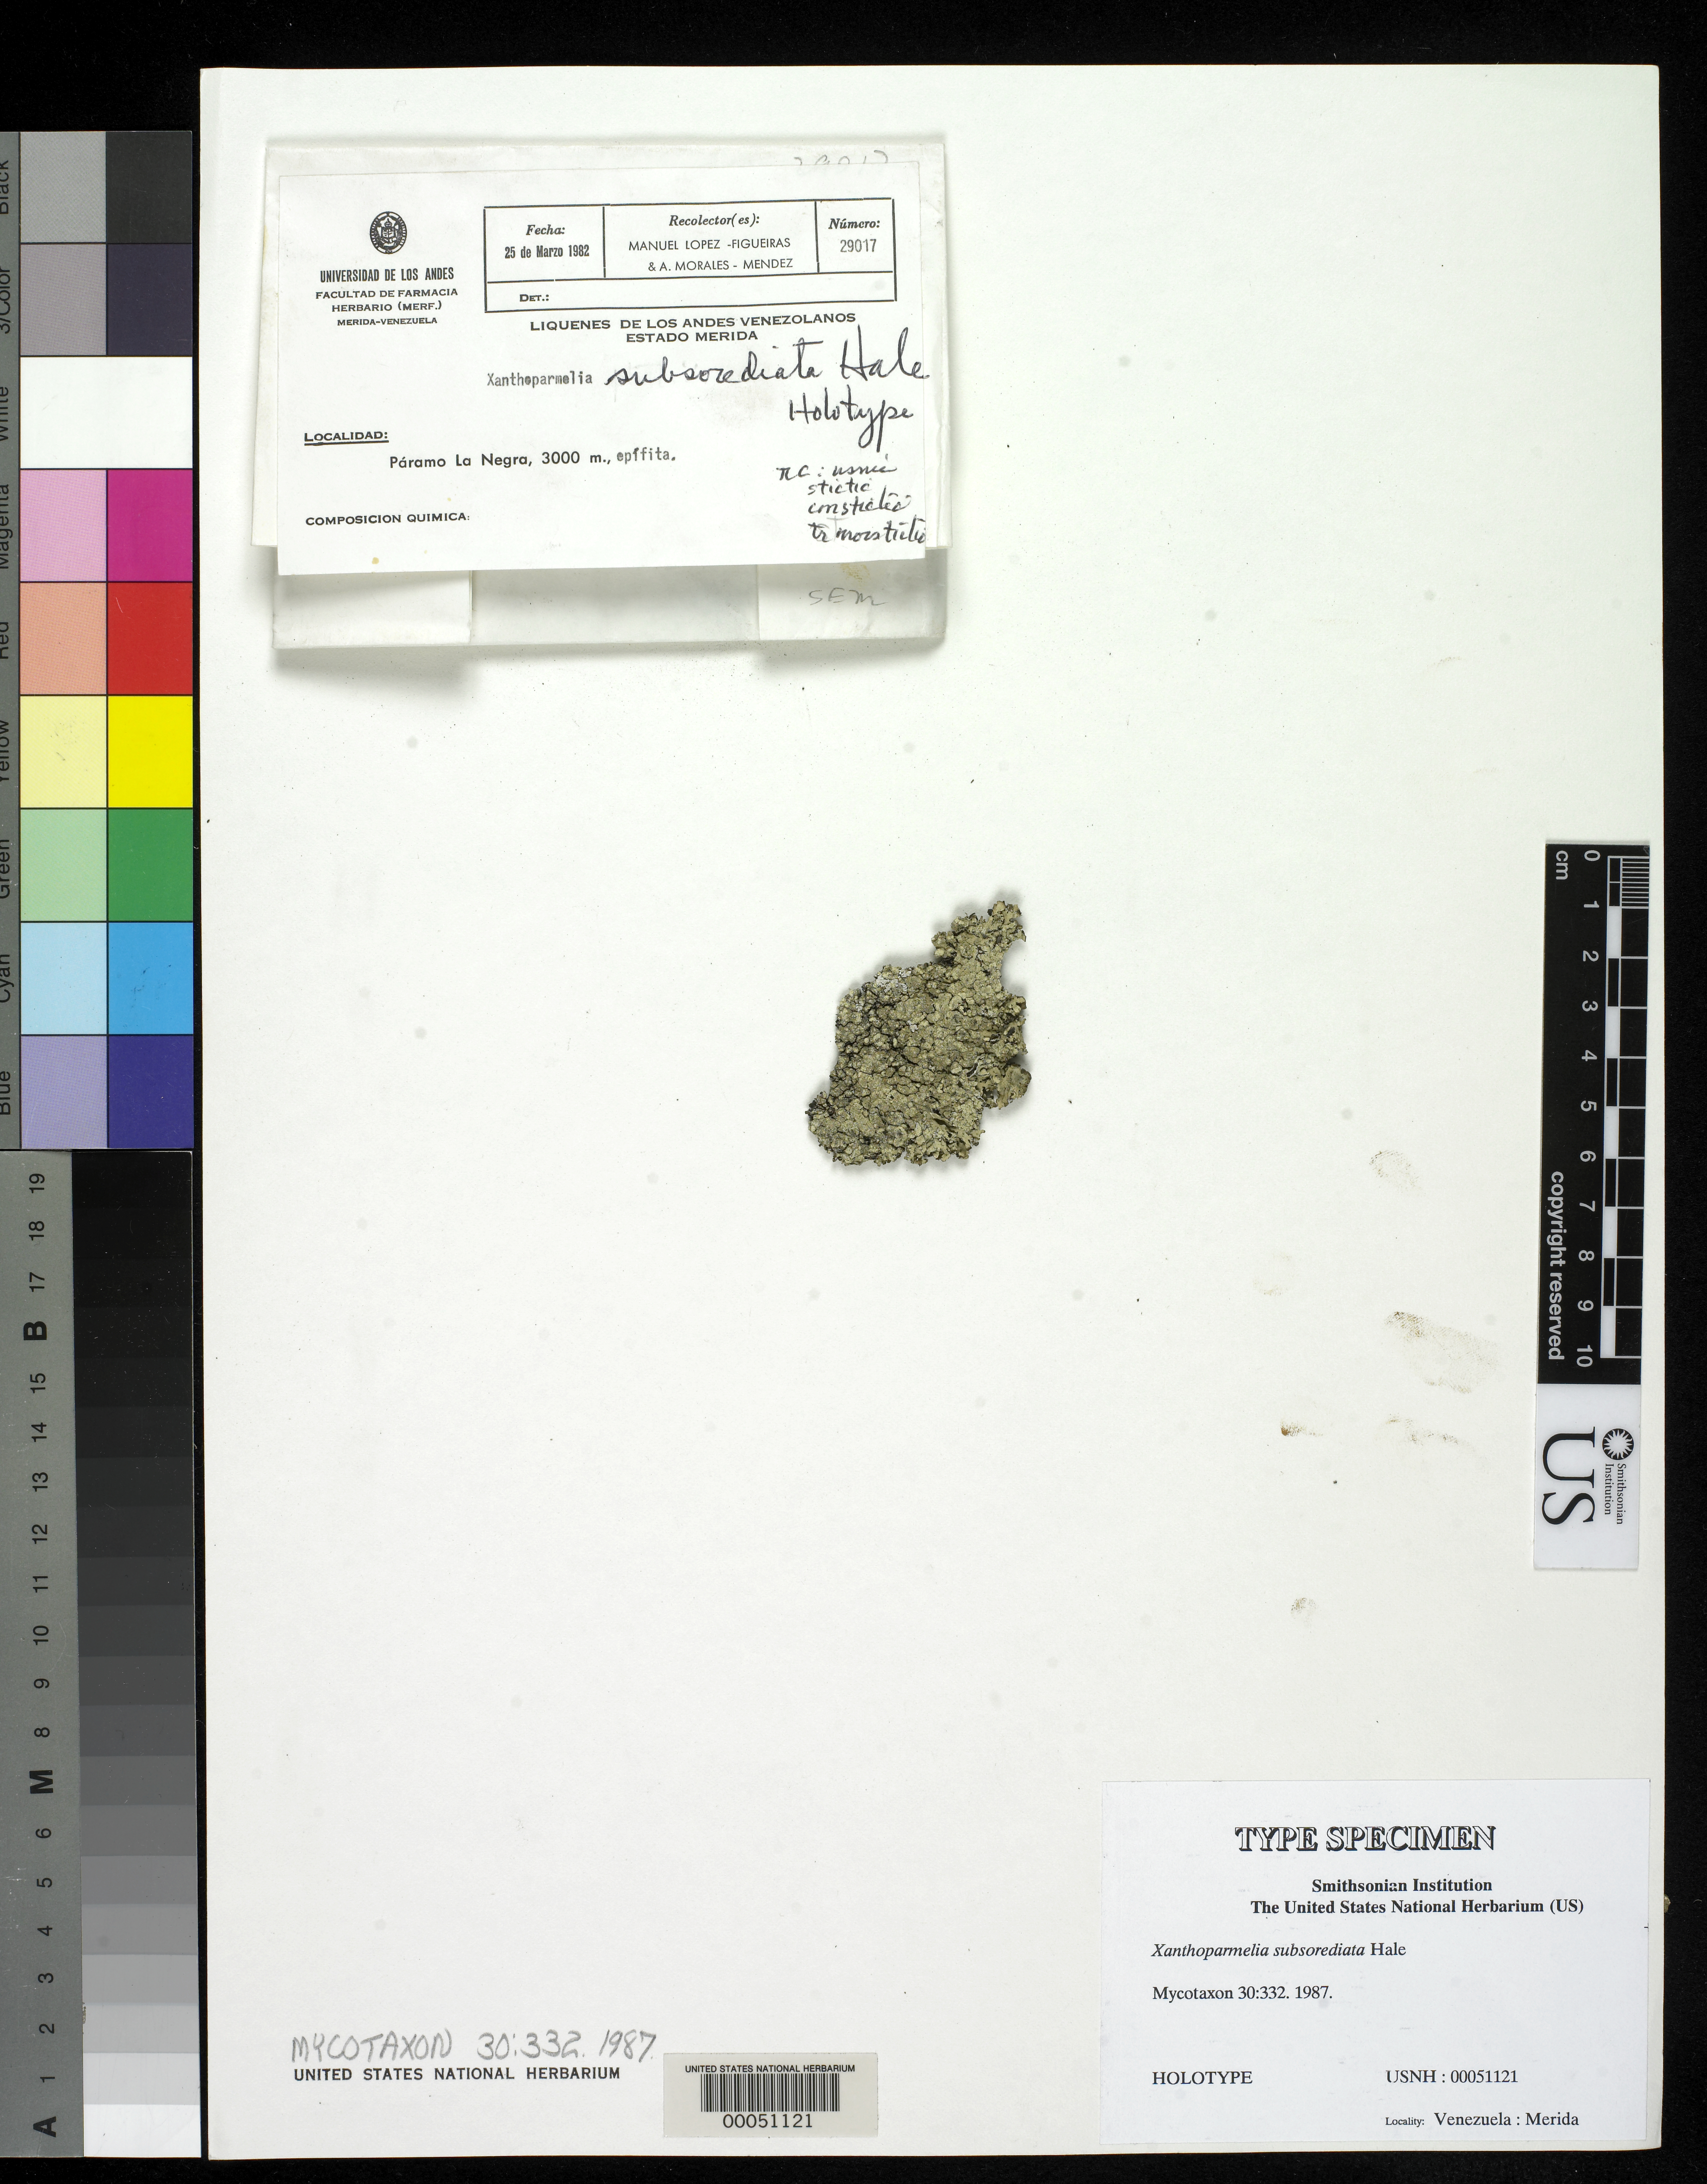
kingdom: Fungi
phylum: Ascomycota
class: Lecanoromycetes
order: Lecanorales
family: Parmeliaceae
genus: Xanthoparmelia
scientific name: Xanthoparmelia subsorediata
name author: Hale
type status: Holotype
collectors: M. López Figueiras & A. Morales-Mendez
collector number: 29017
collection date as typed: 25 Mar 1982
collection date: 1982-03-25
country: Venezuela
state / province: Mérida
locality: Paramo La Negra.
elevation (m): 3000